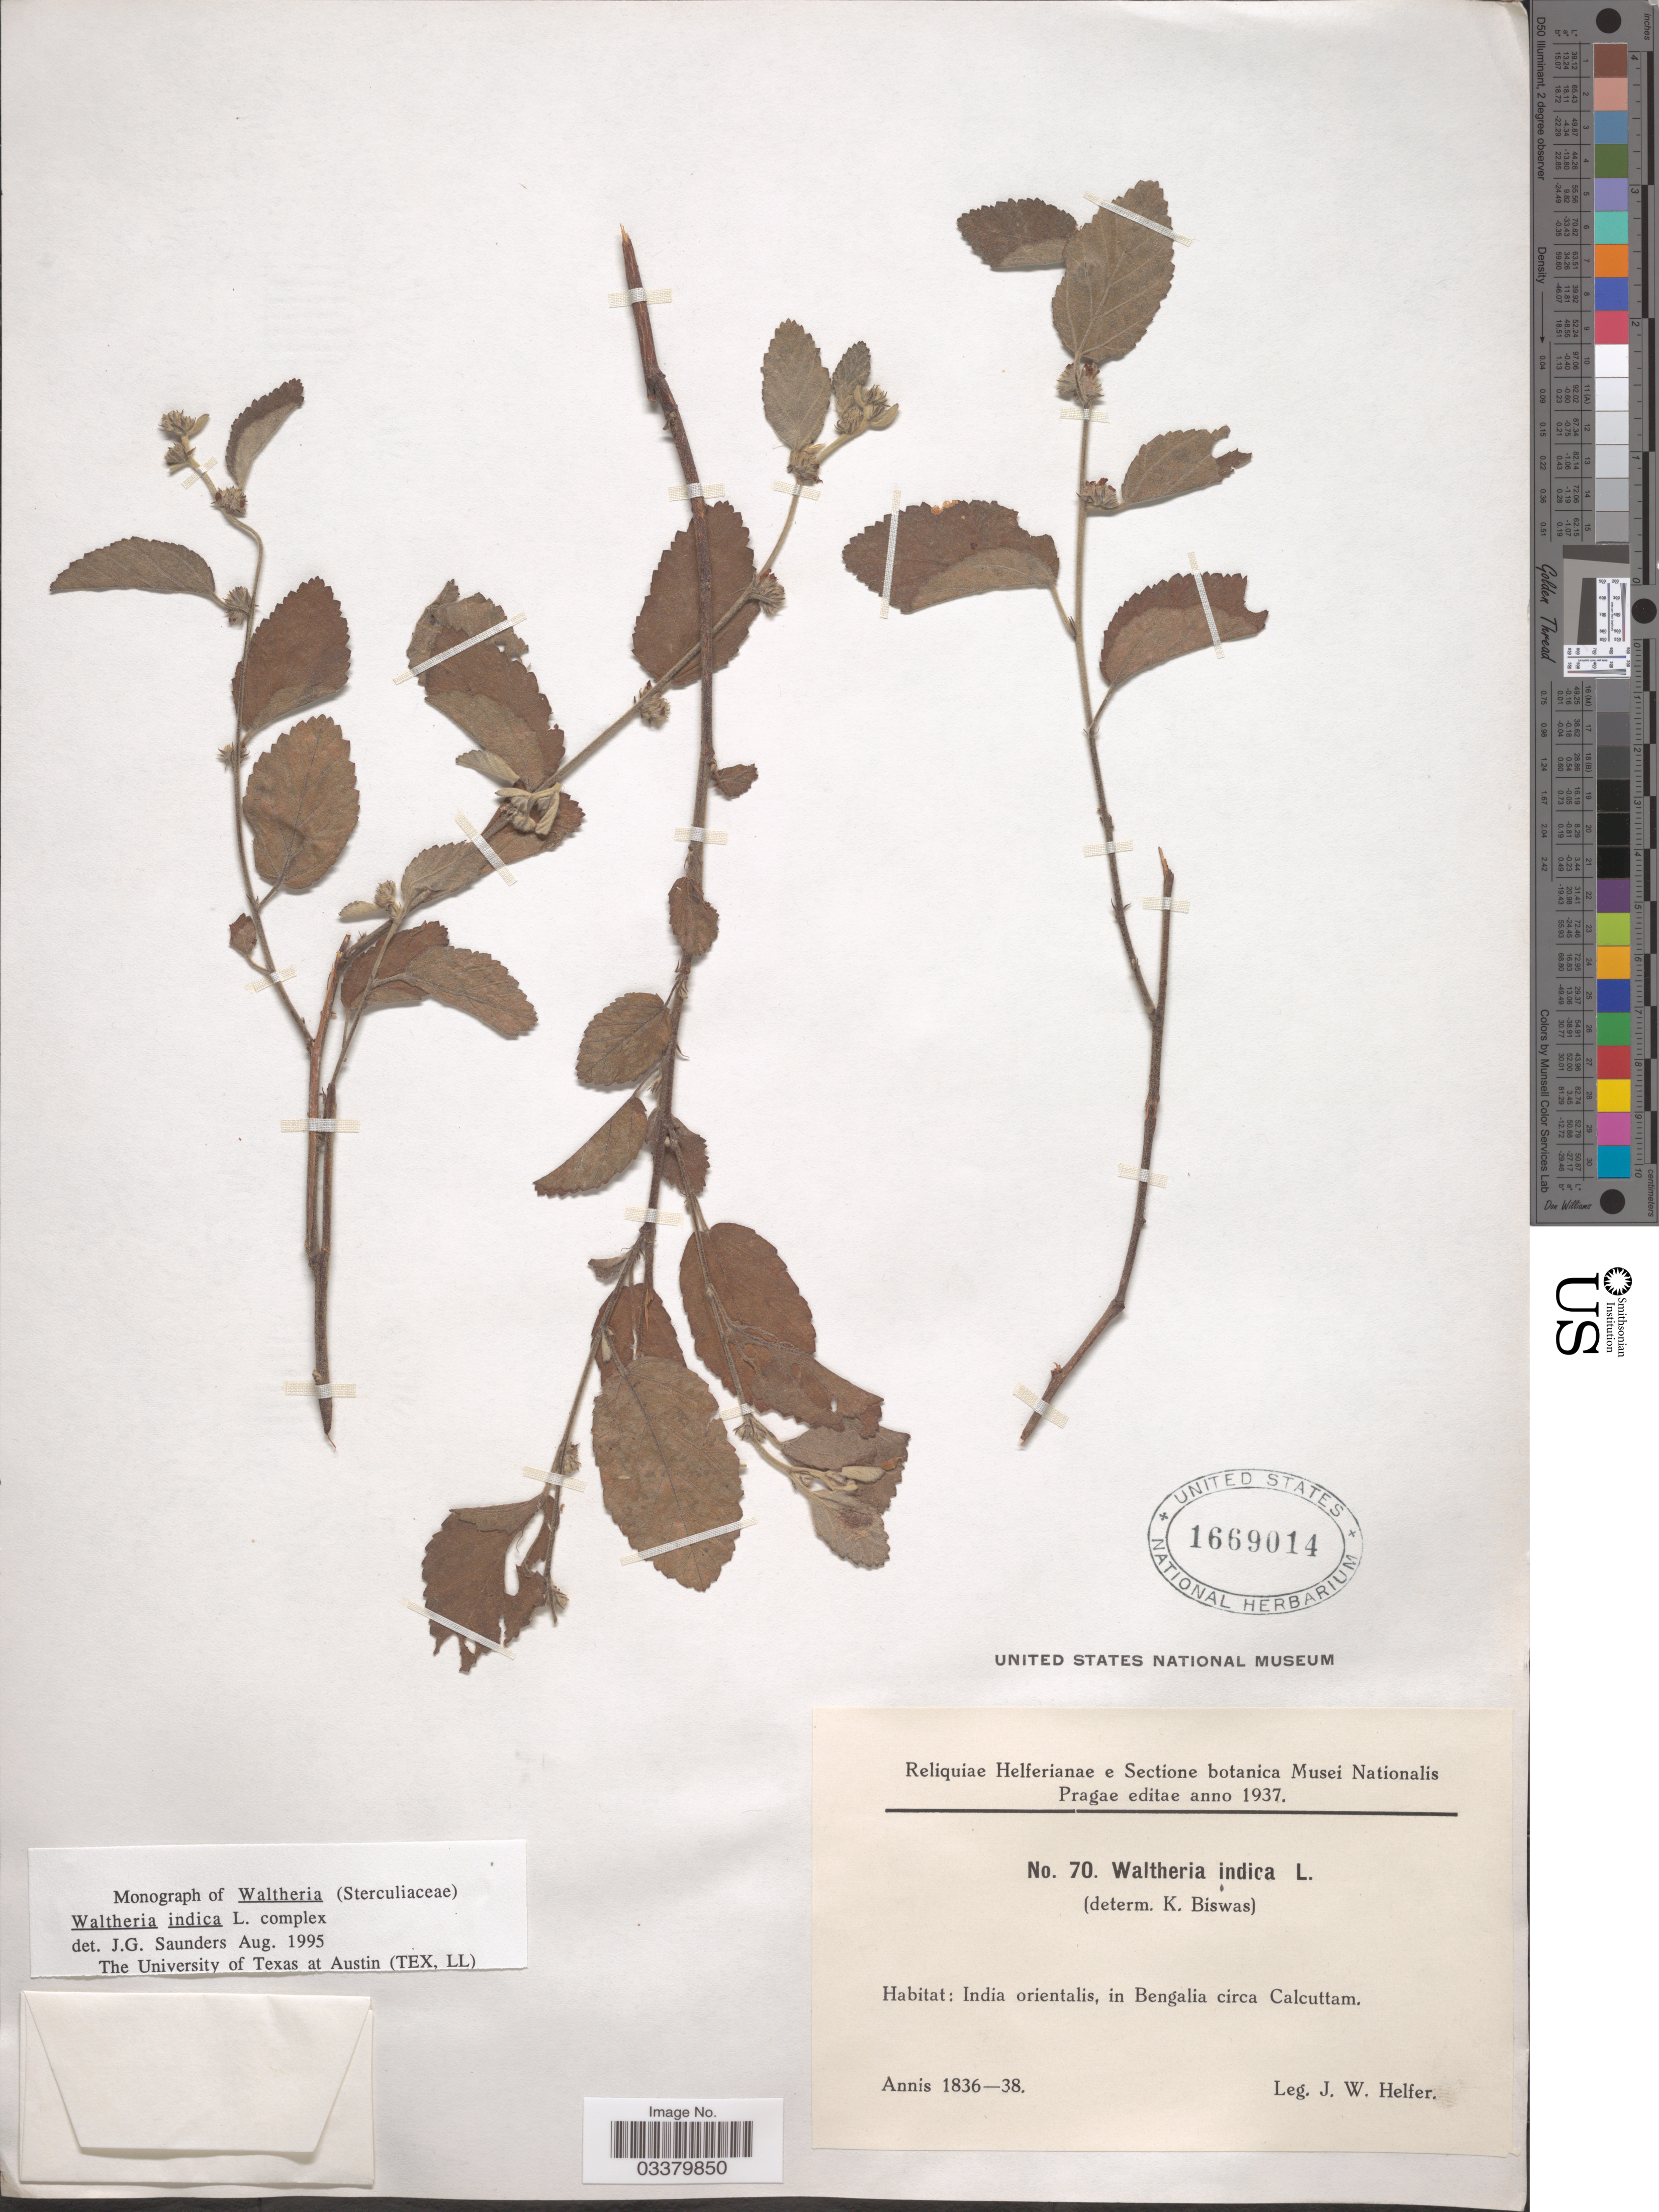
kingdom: Plantae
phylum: Tracheophyta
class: Magnoliopsida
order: Malvales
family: Malvaceae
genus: Waltheria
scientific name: Waltheria indica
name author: L.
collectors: J. W. Helfer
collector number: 70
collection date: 1836/1838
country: India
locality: India orientalis, in Bengalia circa Calcuttam.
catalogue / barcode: US 1669014